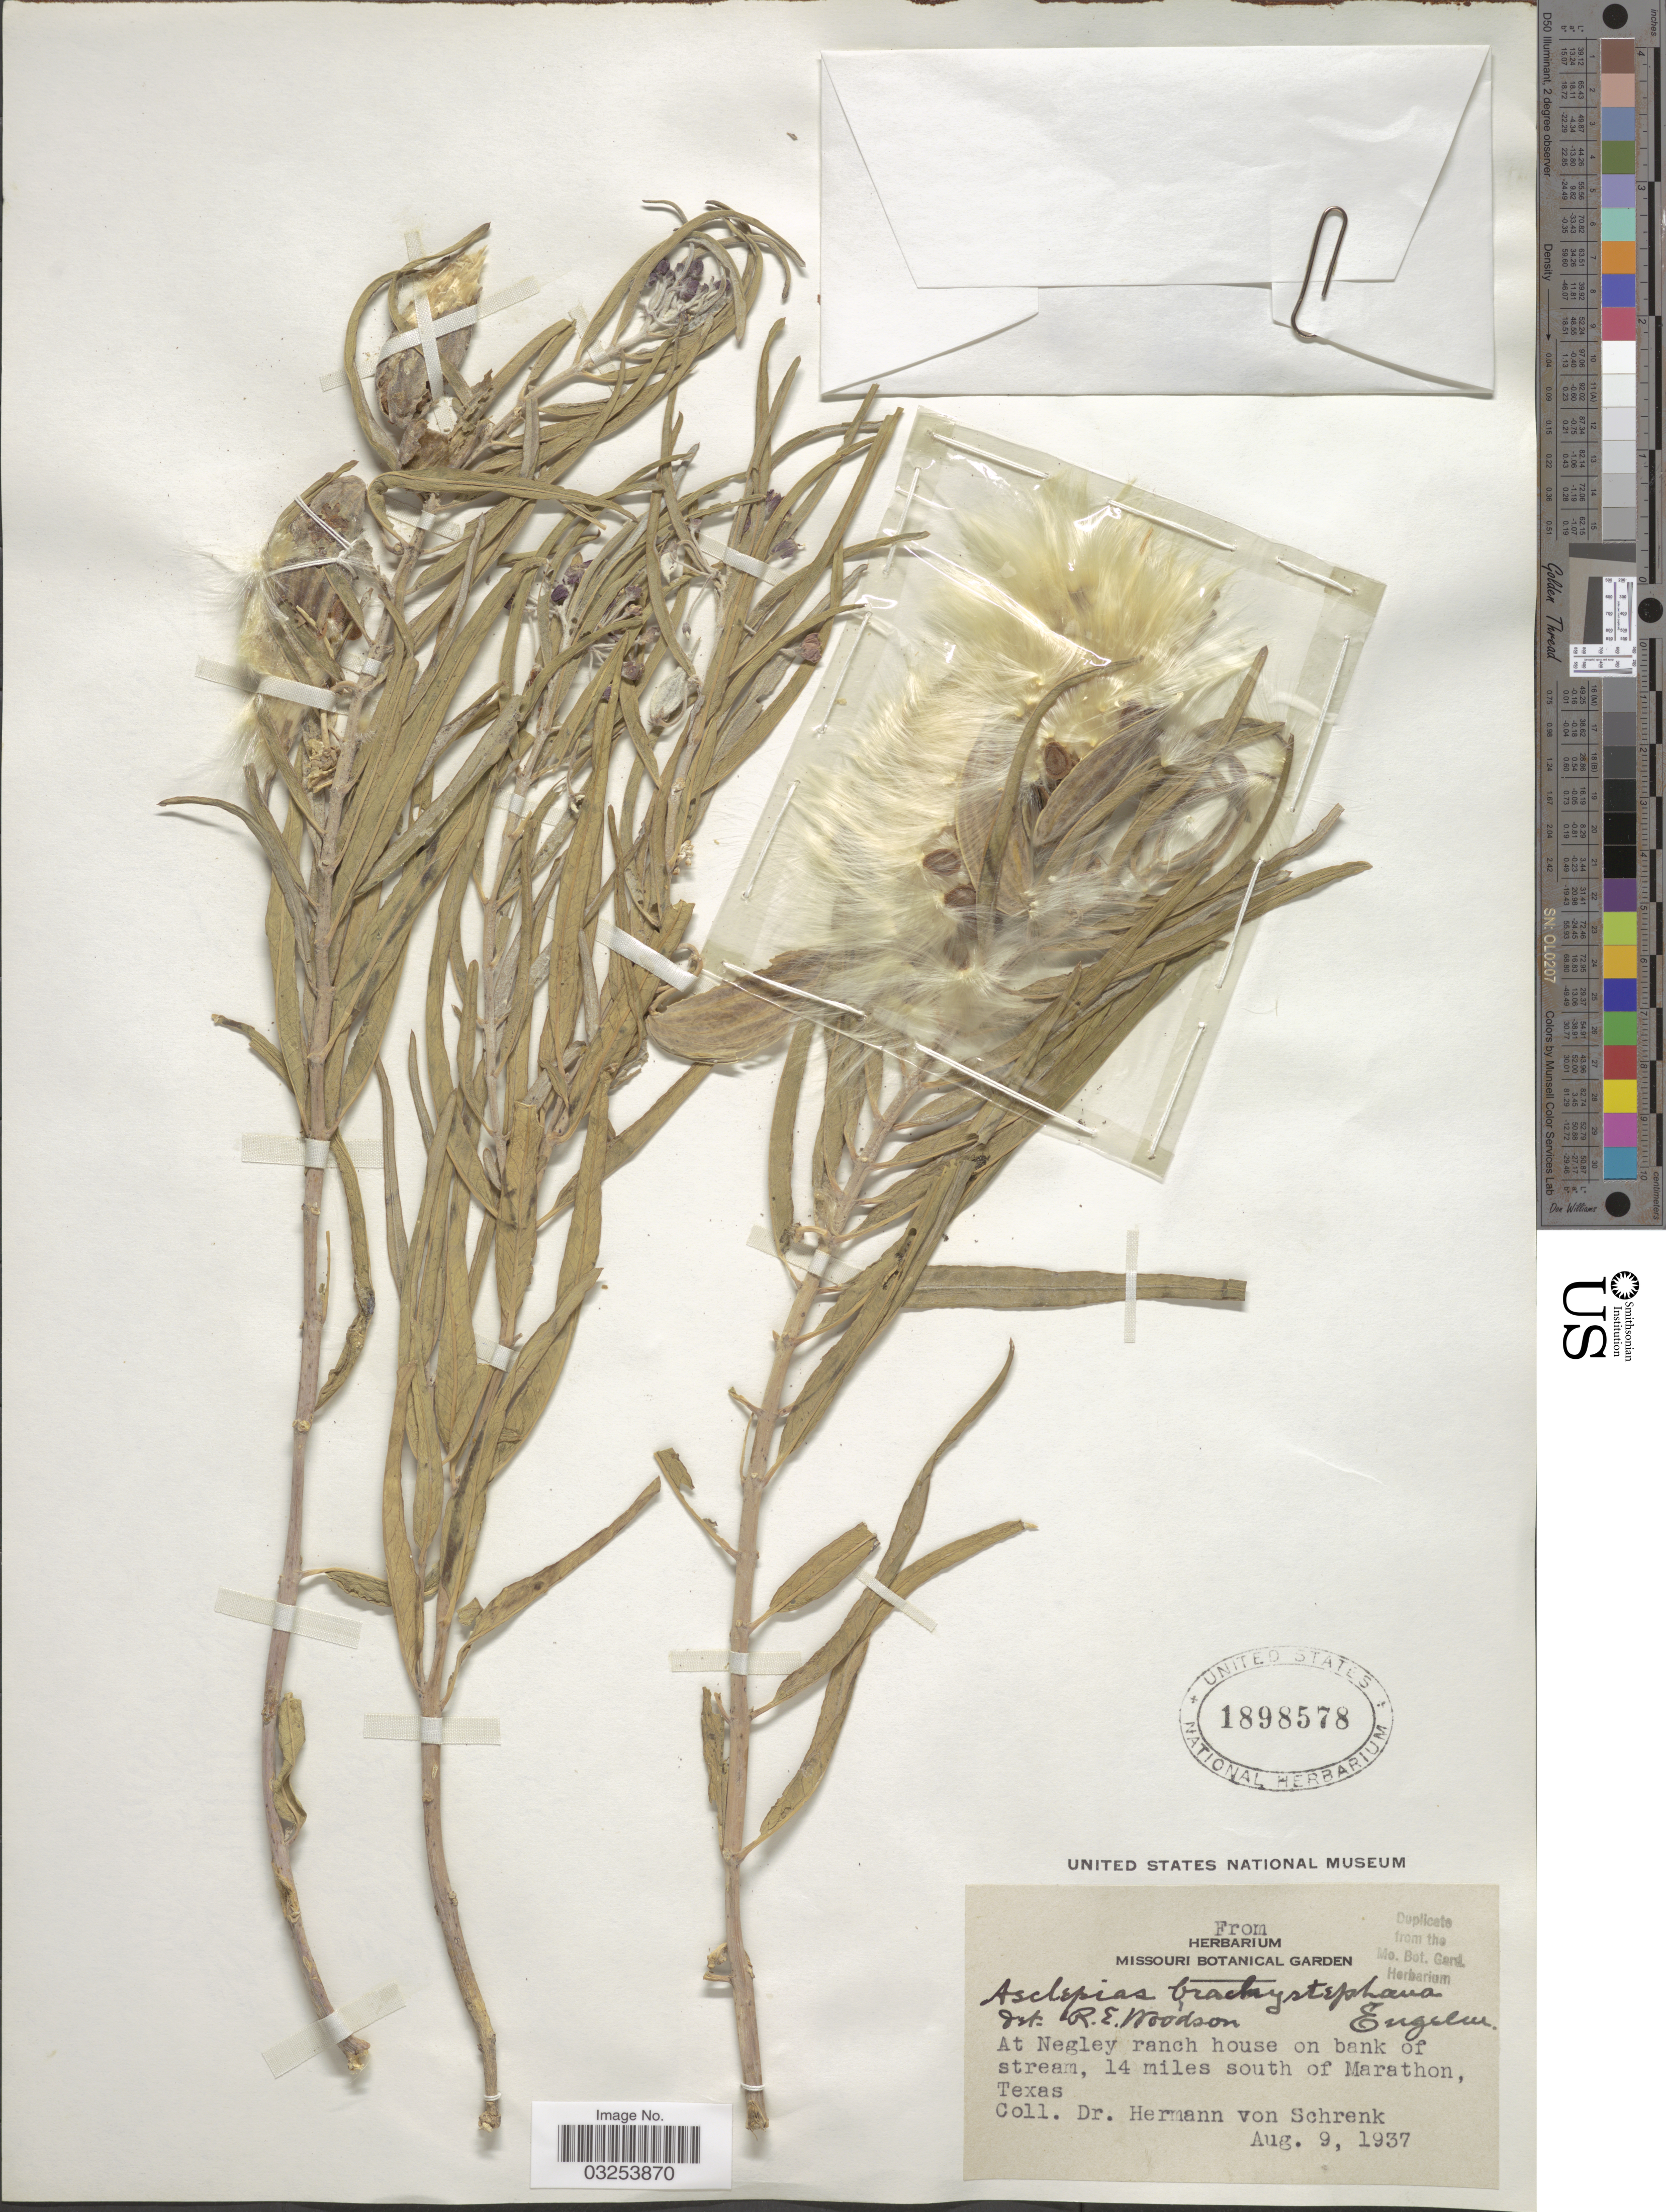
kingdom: Plantae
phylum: Tracheophyta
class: Magnoliopsida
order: Gentianales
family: Apocynaceae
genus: Asclepias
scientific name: Asclepias brachystephana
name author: Engelm. ex Torr.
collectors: H. v. Schrenk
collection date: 1937-08-09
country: United States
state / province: Texas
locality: At Negley ranch house on bank of stream, 14 miles south of Marathon.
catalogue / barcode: US 1898578